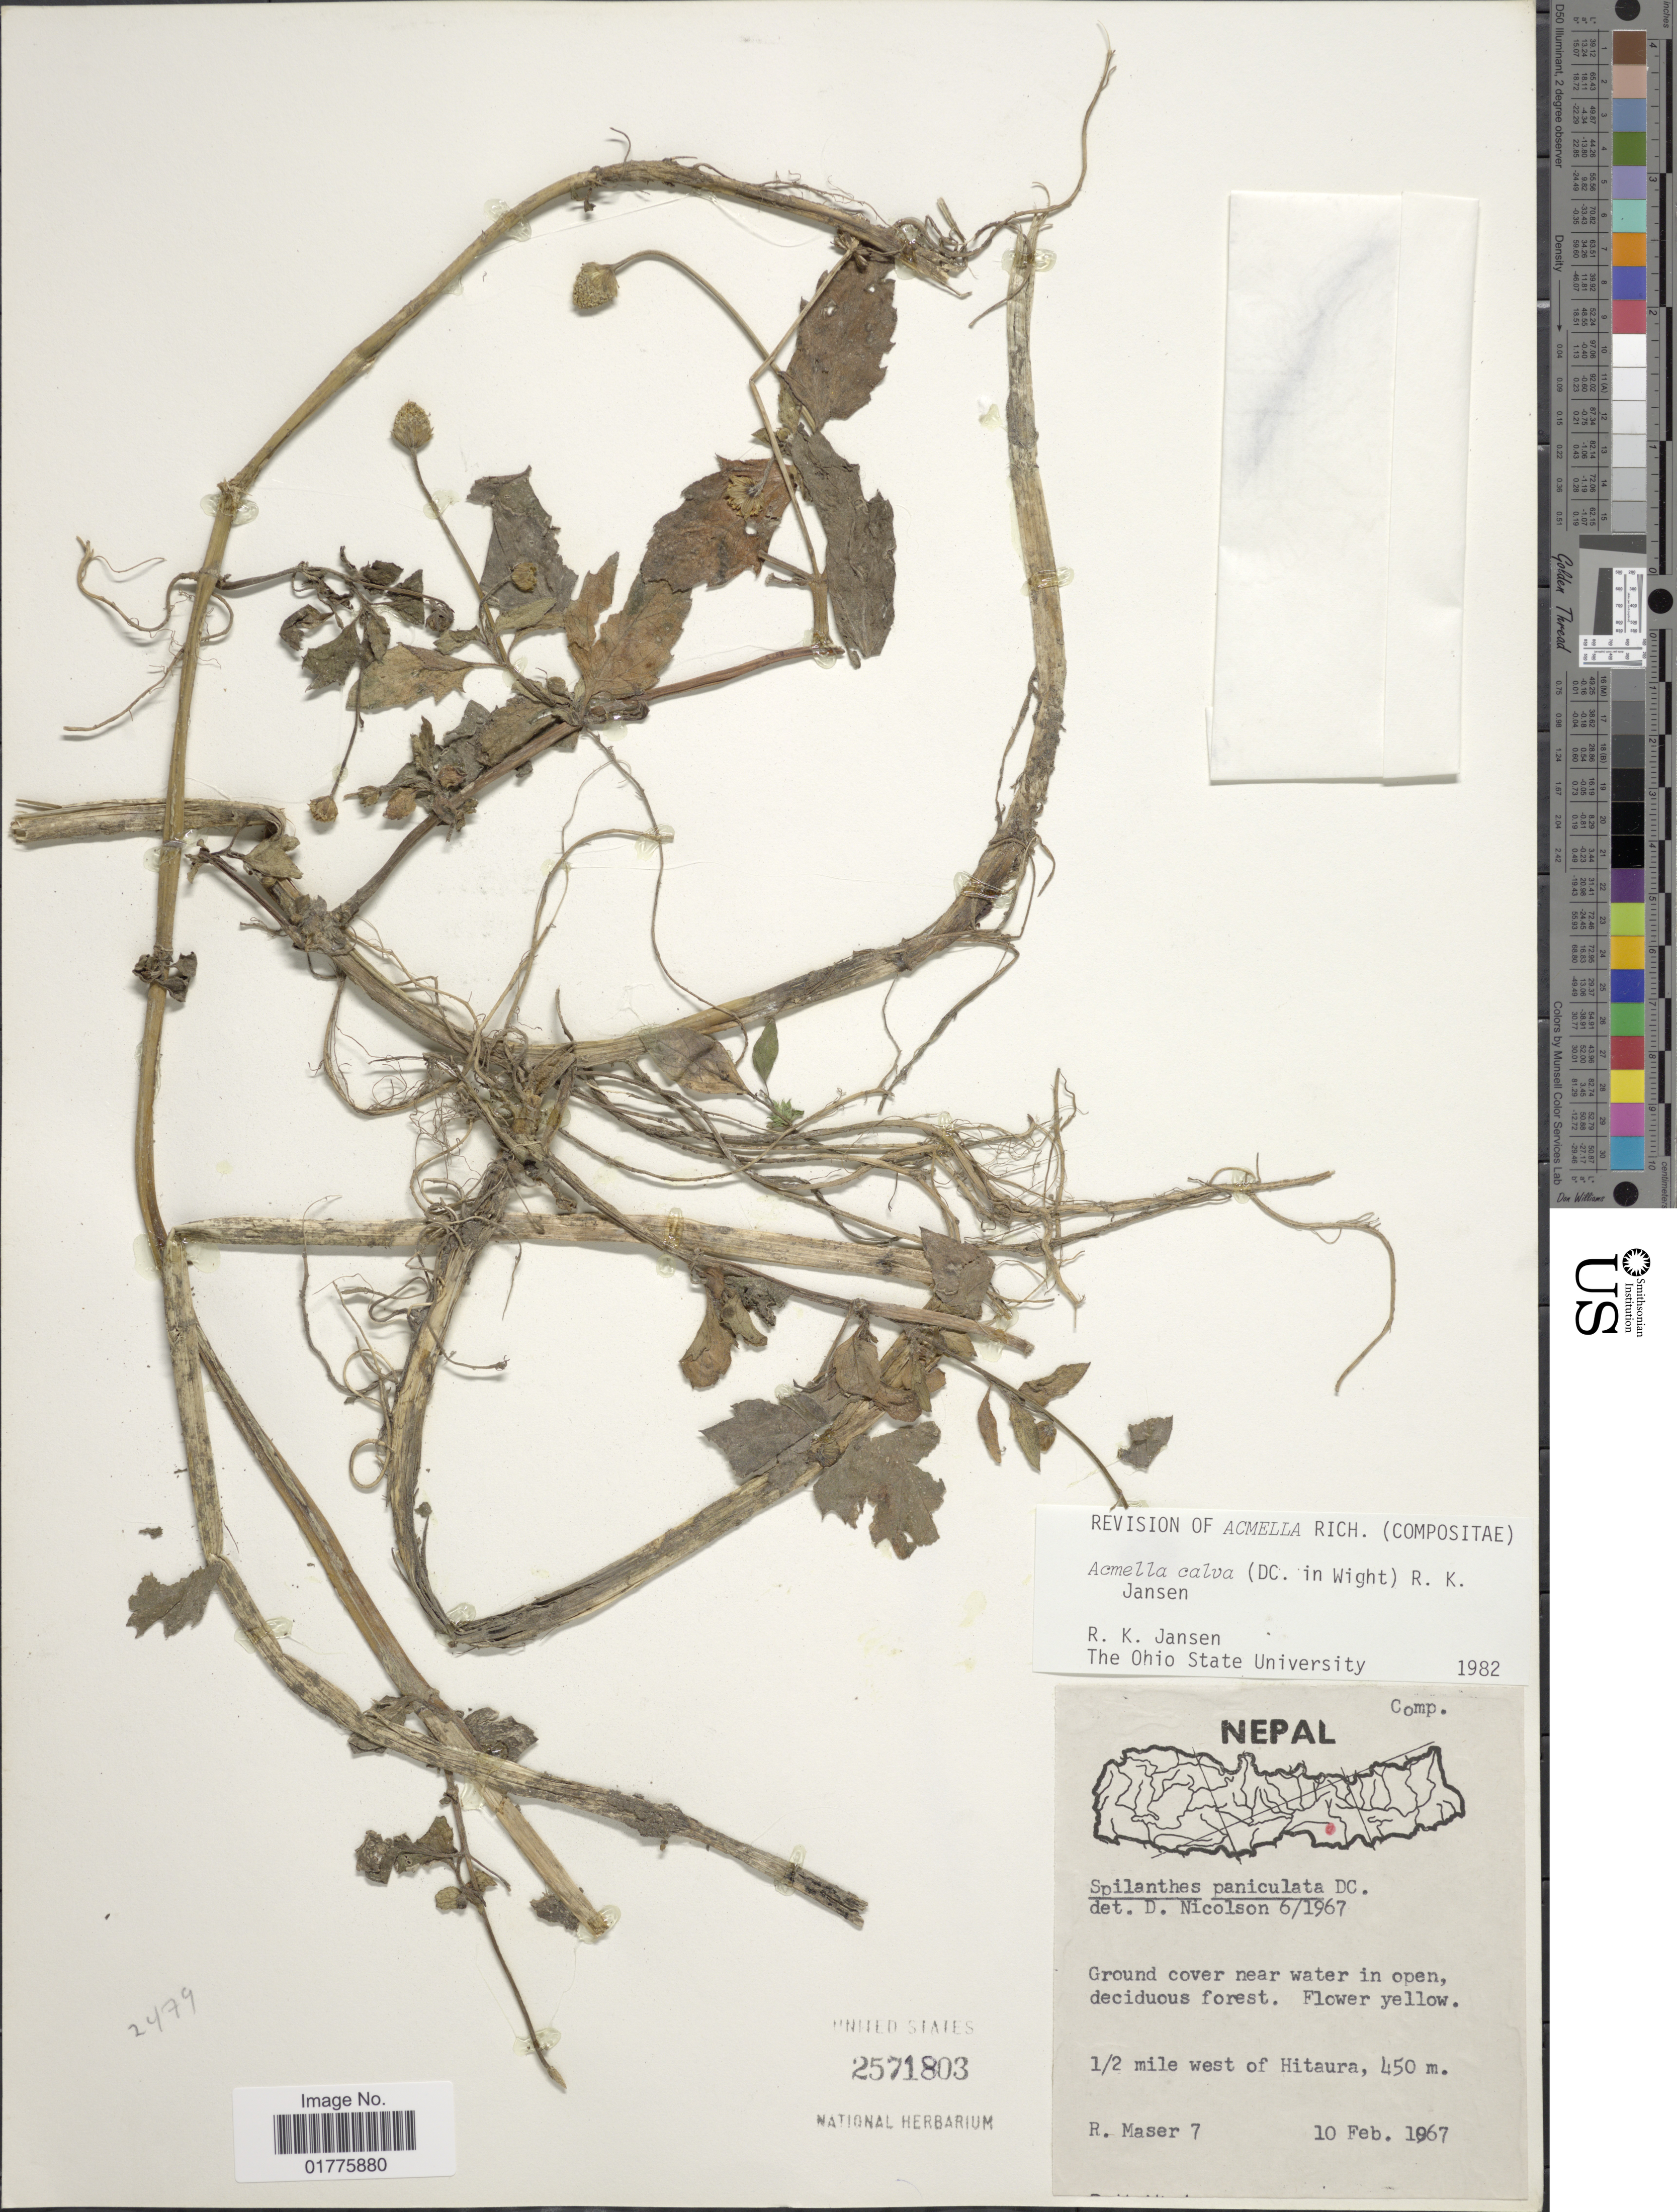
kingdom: Plantae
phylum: Tracheophyta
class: Magnoliopsida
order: Asterales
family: Asteraceae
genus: Acmella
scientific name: Acmella calva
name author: DC.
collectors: R. Maser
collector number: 7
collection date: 1967-02-10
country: Nepal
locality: Ground cover near water in open, deciduous forest, 1/2 mile west of Hitaura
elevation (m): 450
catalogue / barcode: US 2571803